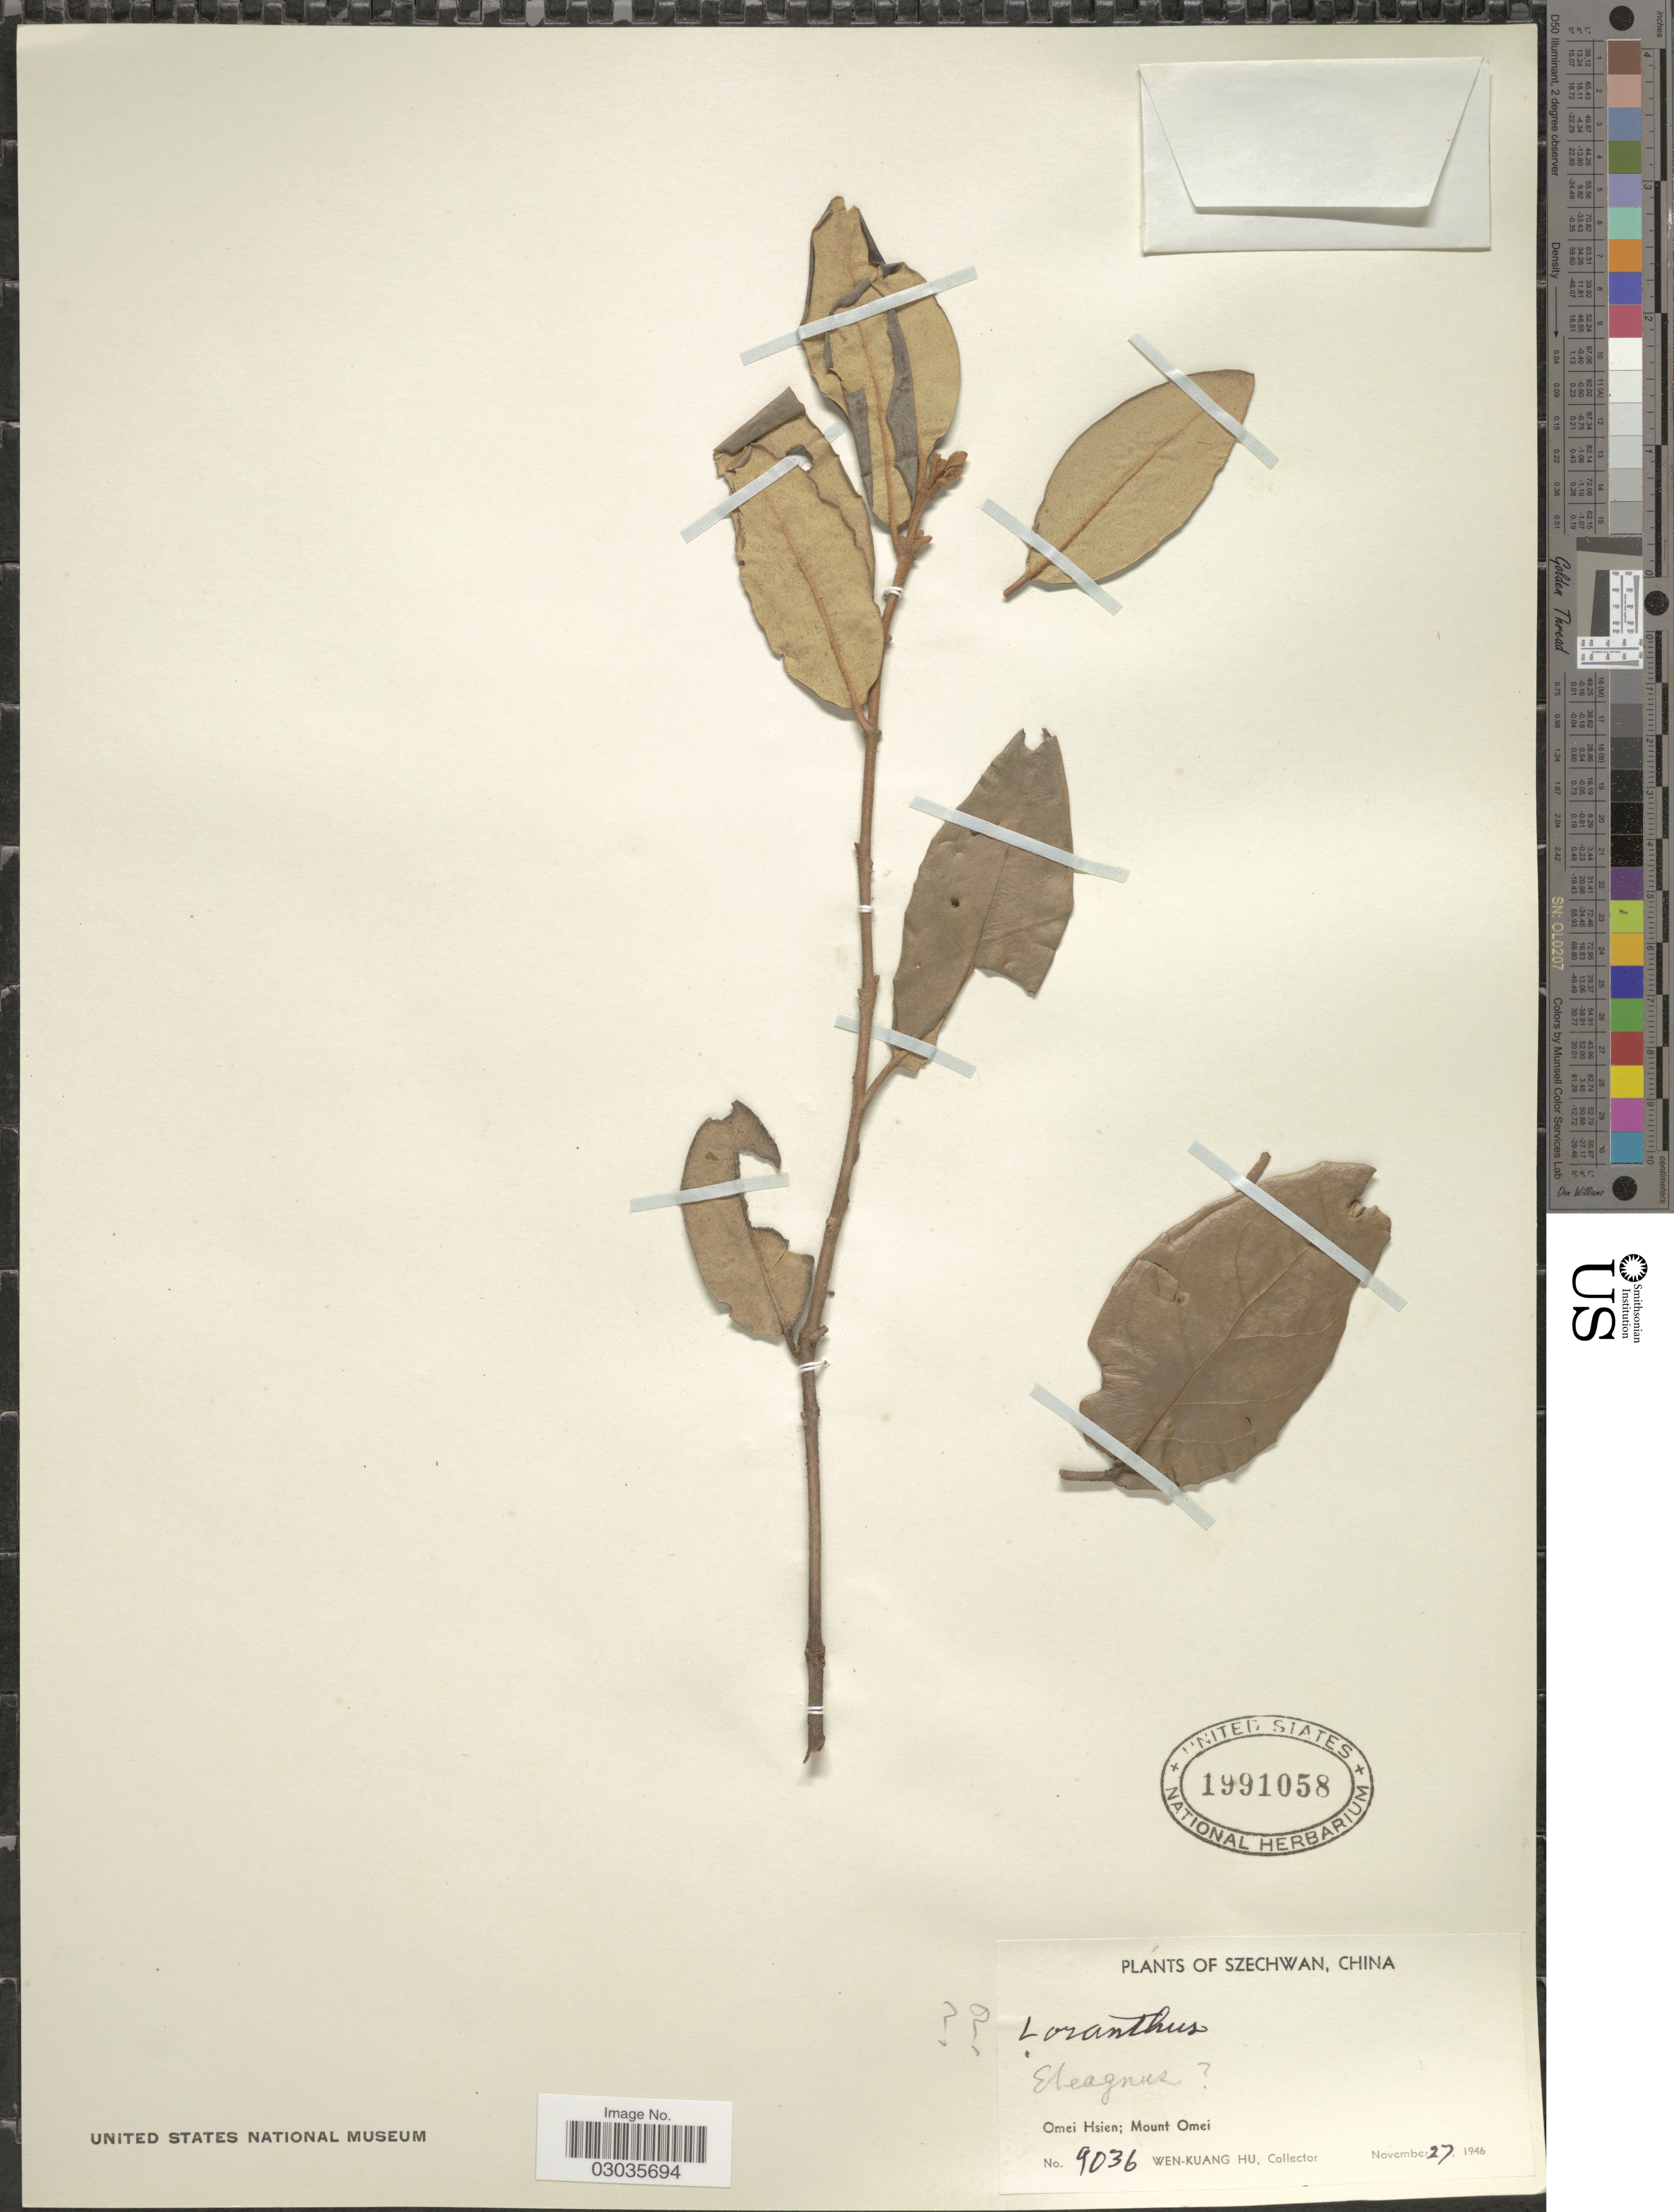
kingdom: Plantae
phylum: Tracheophyta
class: Magnoliopsida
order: Rosales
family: Elaeagnaceae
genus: Elaeagnus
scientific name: Elaeagnus sp.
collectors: W. K. Hu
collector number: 9036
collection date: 1946-11-27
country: China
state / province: Sichuan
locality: Szechwan. Omei Hsien; Mount Omei.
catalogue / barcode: US 1991058